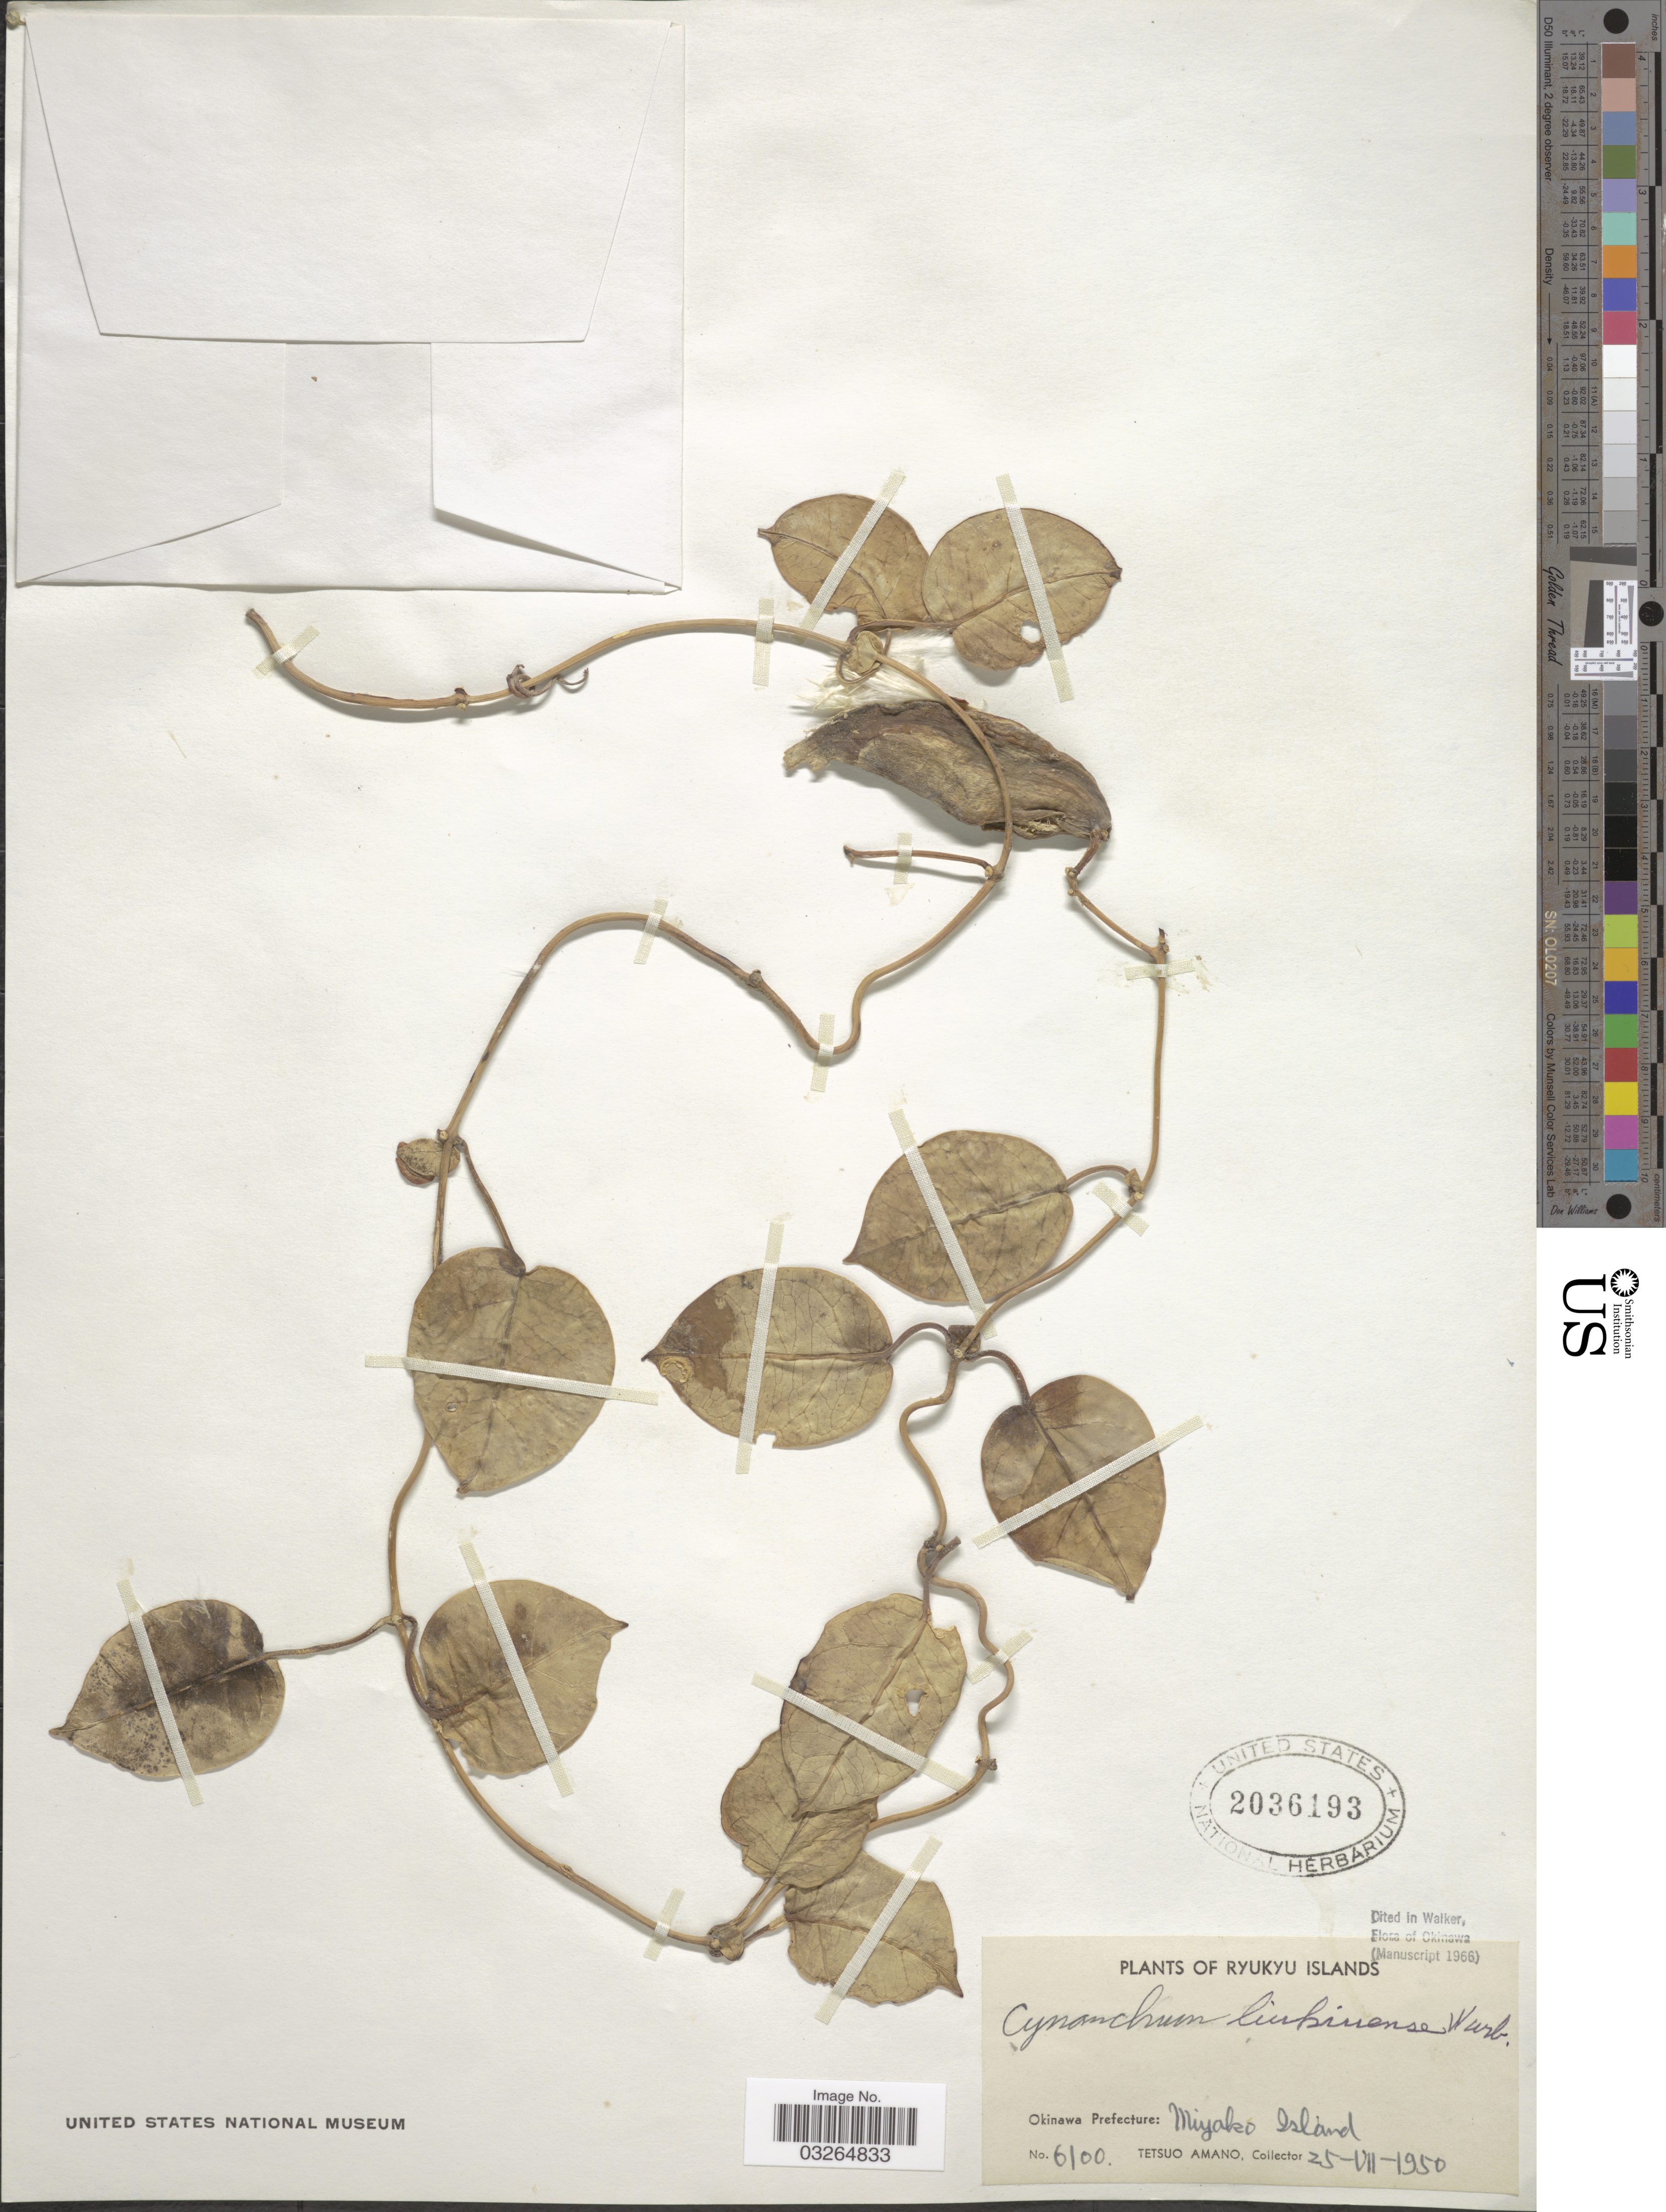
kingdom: Plantae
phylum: Tracheophyta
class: Magnoliopsida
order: Gentianales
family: Apocynaceae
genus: Cynanchum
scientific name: Cynanchum liukiuense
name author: Warb.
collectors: T. Amano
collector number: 6100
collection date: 1950-07-25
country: Japan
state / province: Okinawa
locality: Ryukyu Islands. Okinawa Prefecture: Miyako Island.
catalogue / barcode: US 2036193